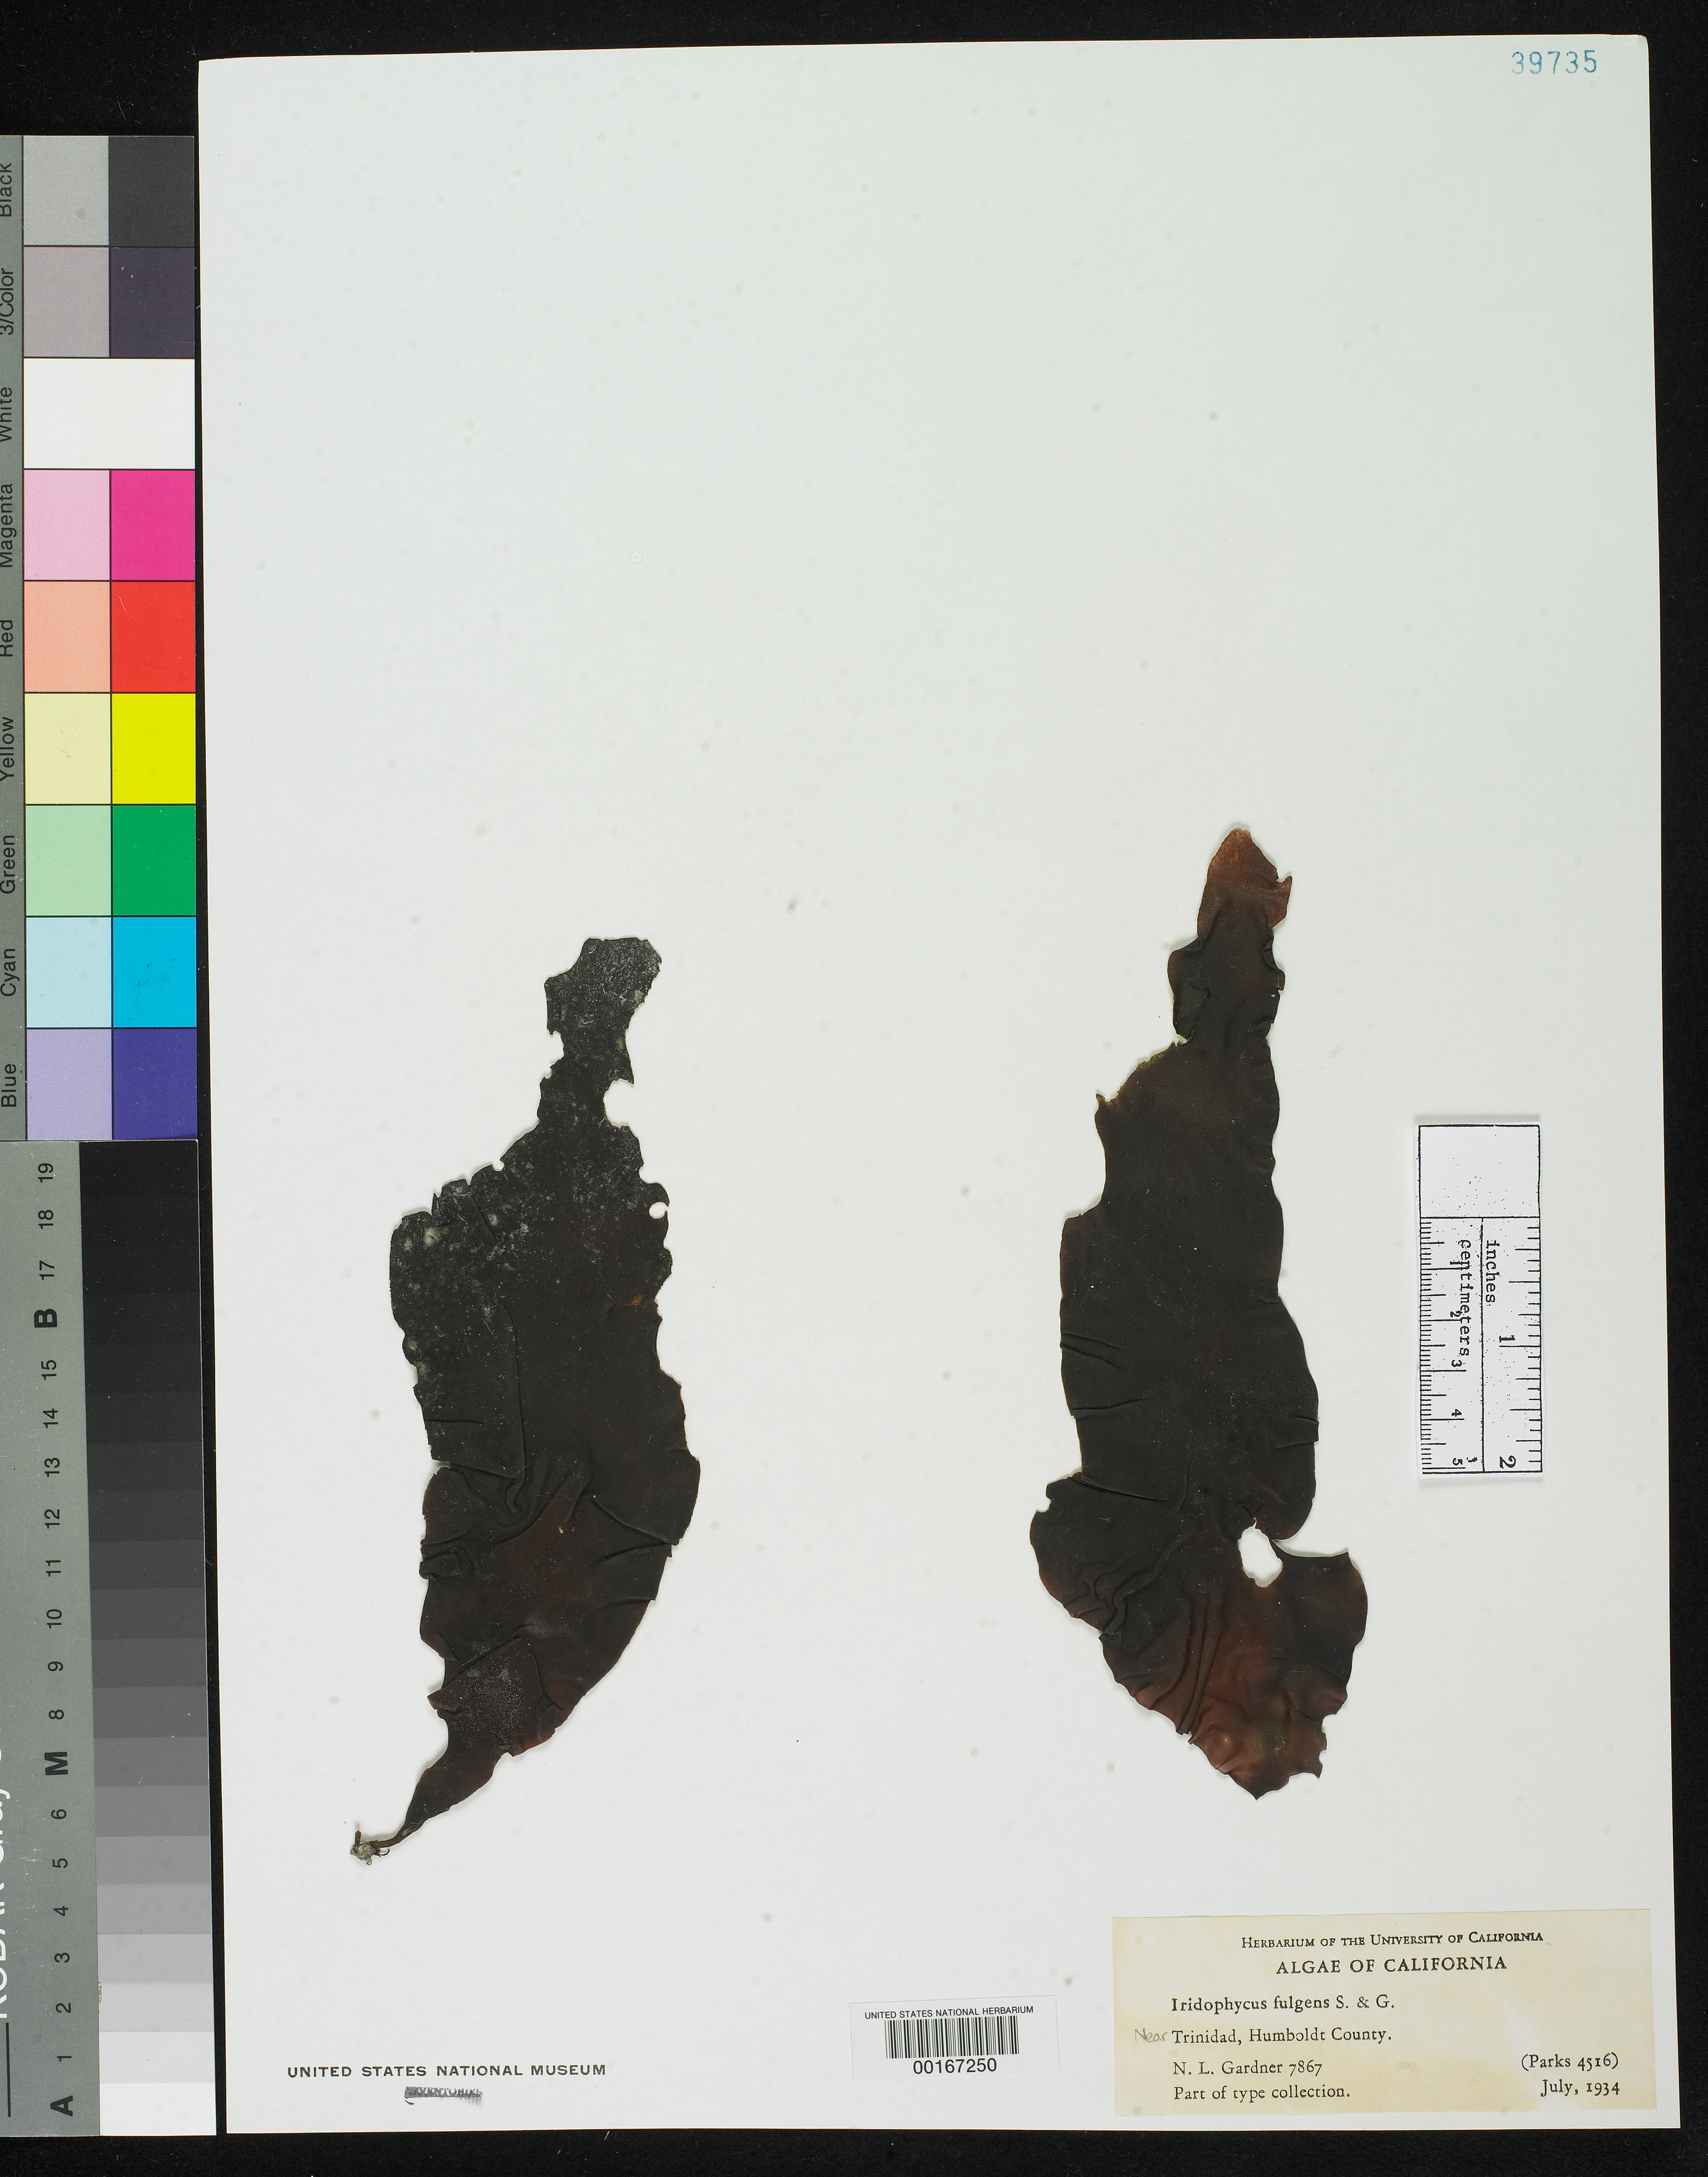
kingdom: Plantae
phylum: Rhodophyta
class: Florideophyceae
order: Gigartinales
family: Gigartinaceae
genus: Iridophycus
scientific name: Iridophycus fulgens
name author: Setch. & N.L. Gardner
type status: Isotype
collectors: N. Gardner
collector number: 7867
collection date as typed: Jul 1934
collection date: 1934-07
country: United States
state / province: California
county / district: Humboldt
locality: Near Trinidad.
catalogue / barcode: US 39735